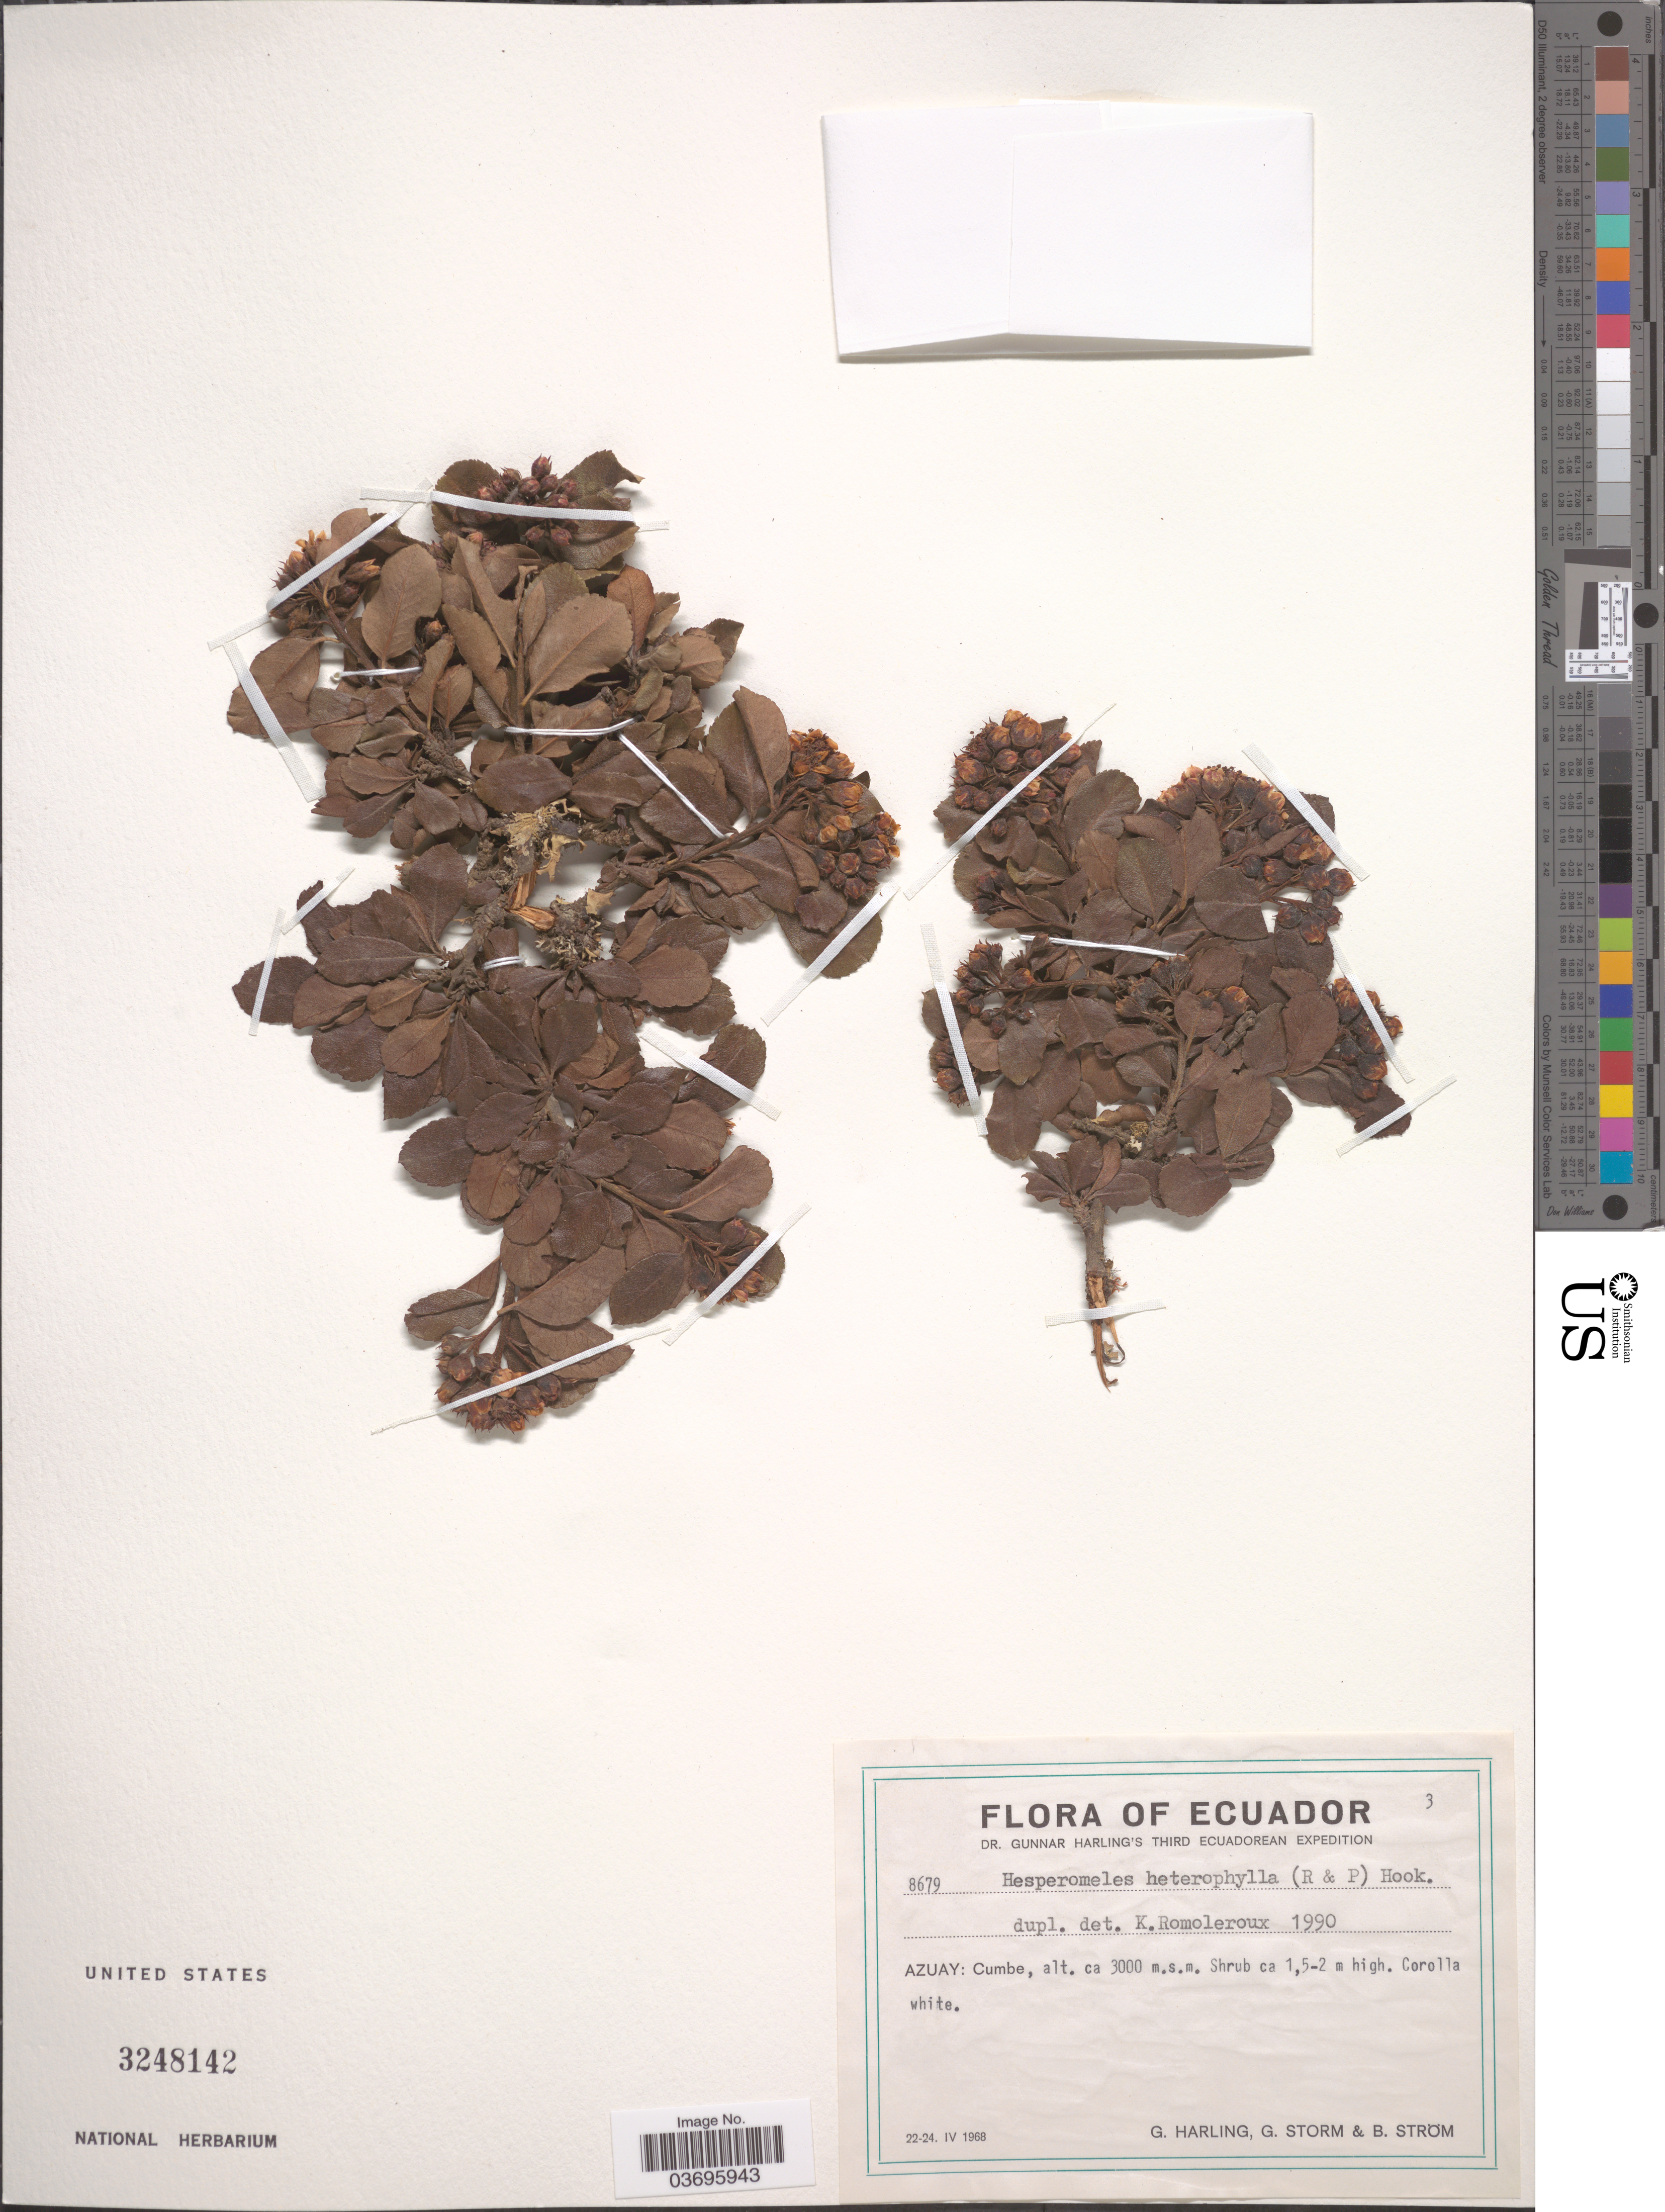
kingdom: Plantae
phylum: Tracheophyta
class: Magnoliopsida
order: Rosales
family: Rosaceae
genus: Hesperomeles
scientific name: Hesperomeles heterophylla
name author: (Ruiz & Pav.) Hook.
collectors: G. Harling, G. Storm & B. Ström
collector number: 8679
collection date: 1968-04-22/1968-04-24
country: Ecuador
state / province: Azuay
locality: Cumbe.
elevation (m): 3000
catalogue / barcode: US 3248142